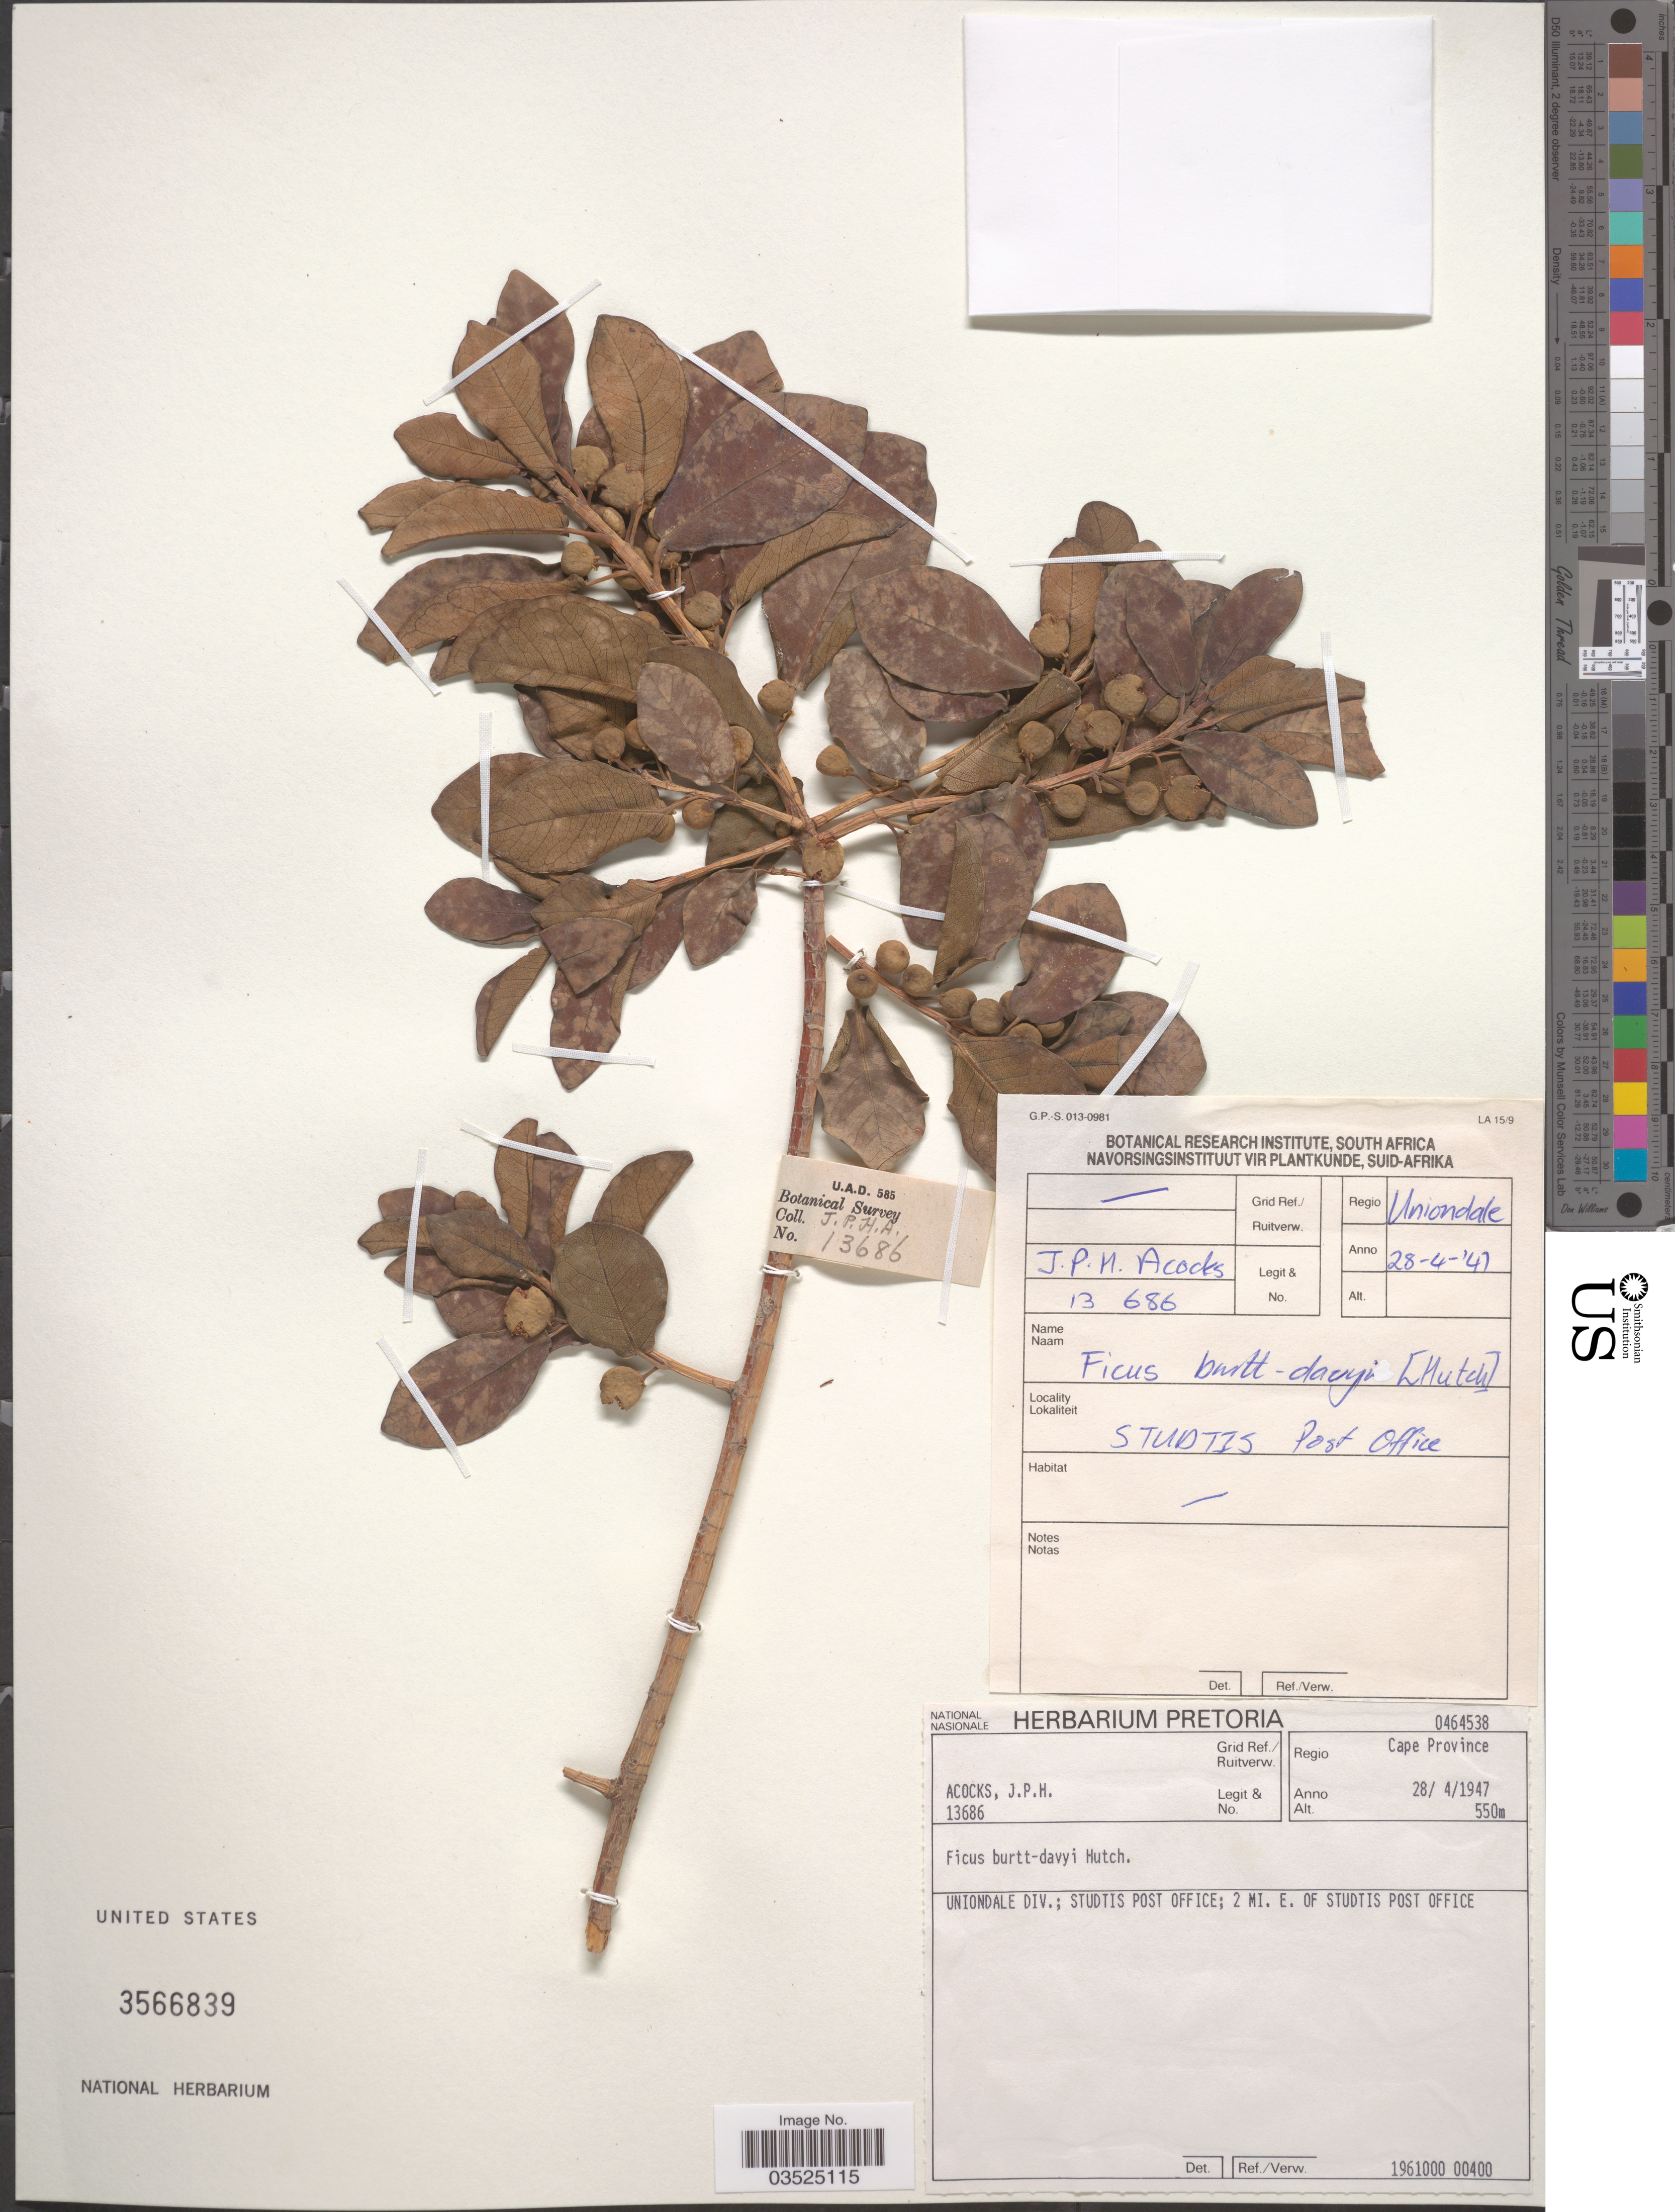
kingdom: Plantae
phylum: Tracheophyta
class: Magnoliopsida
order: Rosales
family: Moraceae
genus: Ficus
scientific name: Ficus burtt-davyi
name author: Hutch.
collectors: J. P. Acocks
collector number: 13686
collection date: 1947-04-28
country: South Africa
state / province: Western Cape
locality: Regio Cape Province. Uniondale Div.; Studtis Post Office; 2 mi. E. of Studtis Post Office.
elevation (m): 550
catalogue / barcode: US 3566839